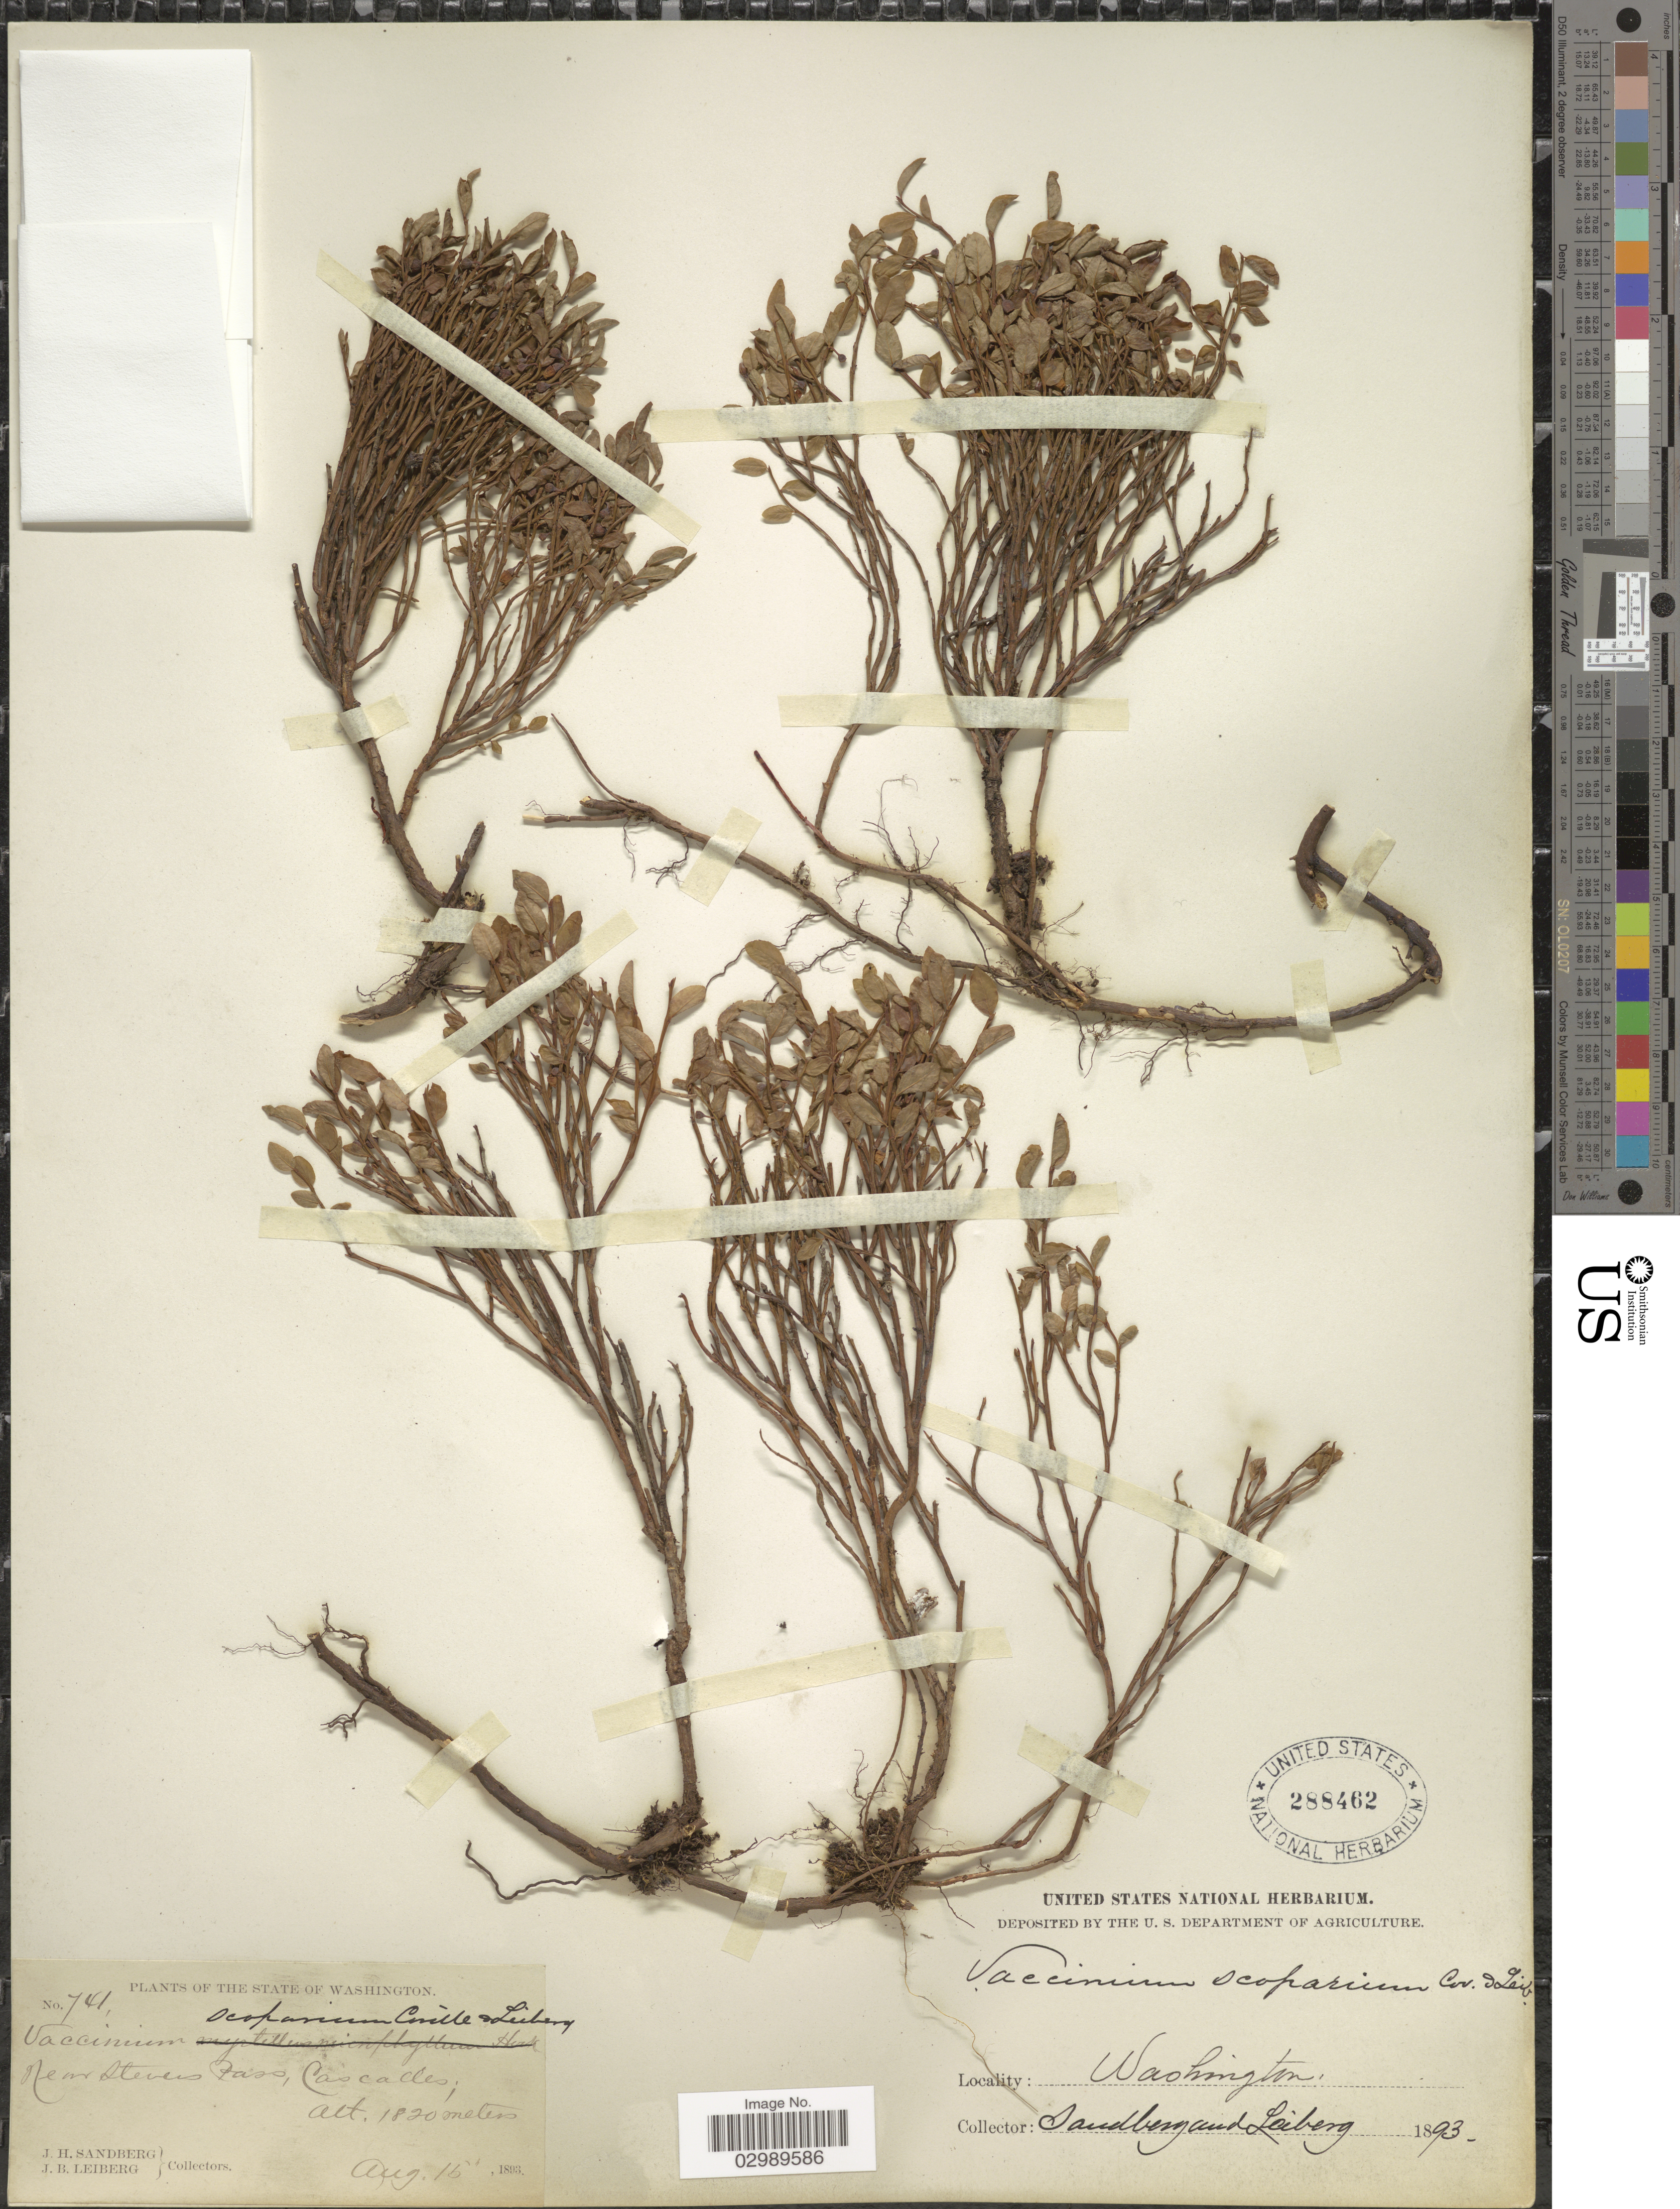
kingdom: Plantae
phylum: Tracheophyta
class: Magnoliopsida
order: Ericales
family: Ericaceae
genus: Vaccinium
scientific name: Vaccinium scoparium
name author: Leiberg ex Coville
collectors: J. H. Sandberg & J. B. Leiberg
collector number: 741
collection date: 1893-08-15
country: United States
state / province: Washington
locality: Near Stevens Pass, Cascades.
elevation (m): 1820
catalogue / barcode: US 288462